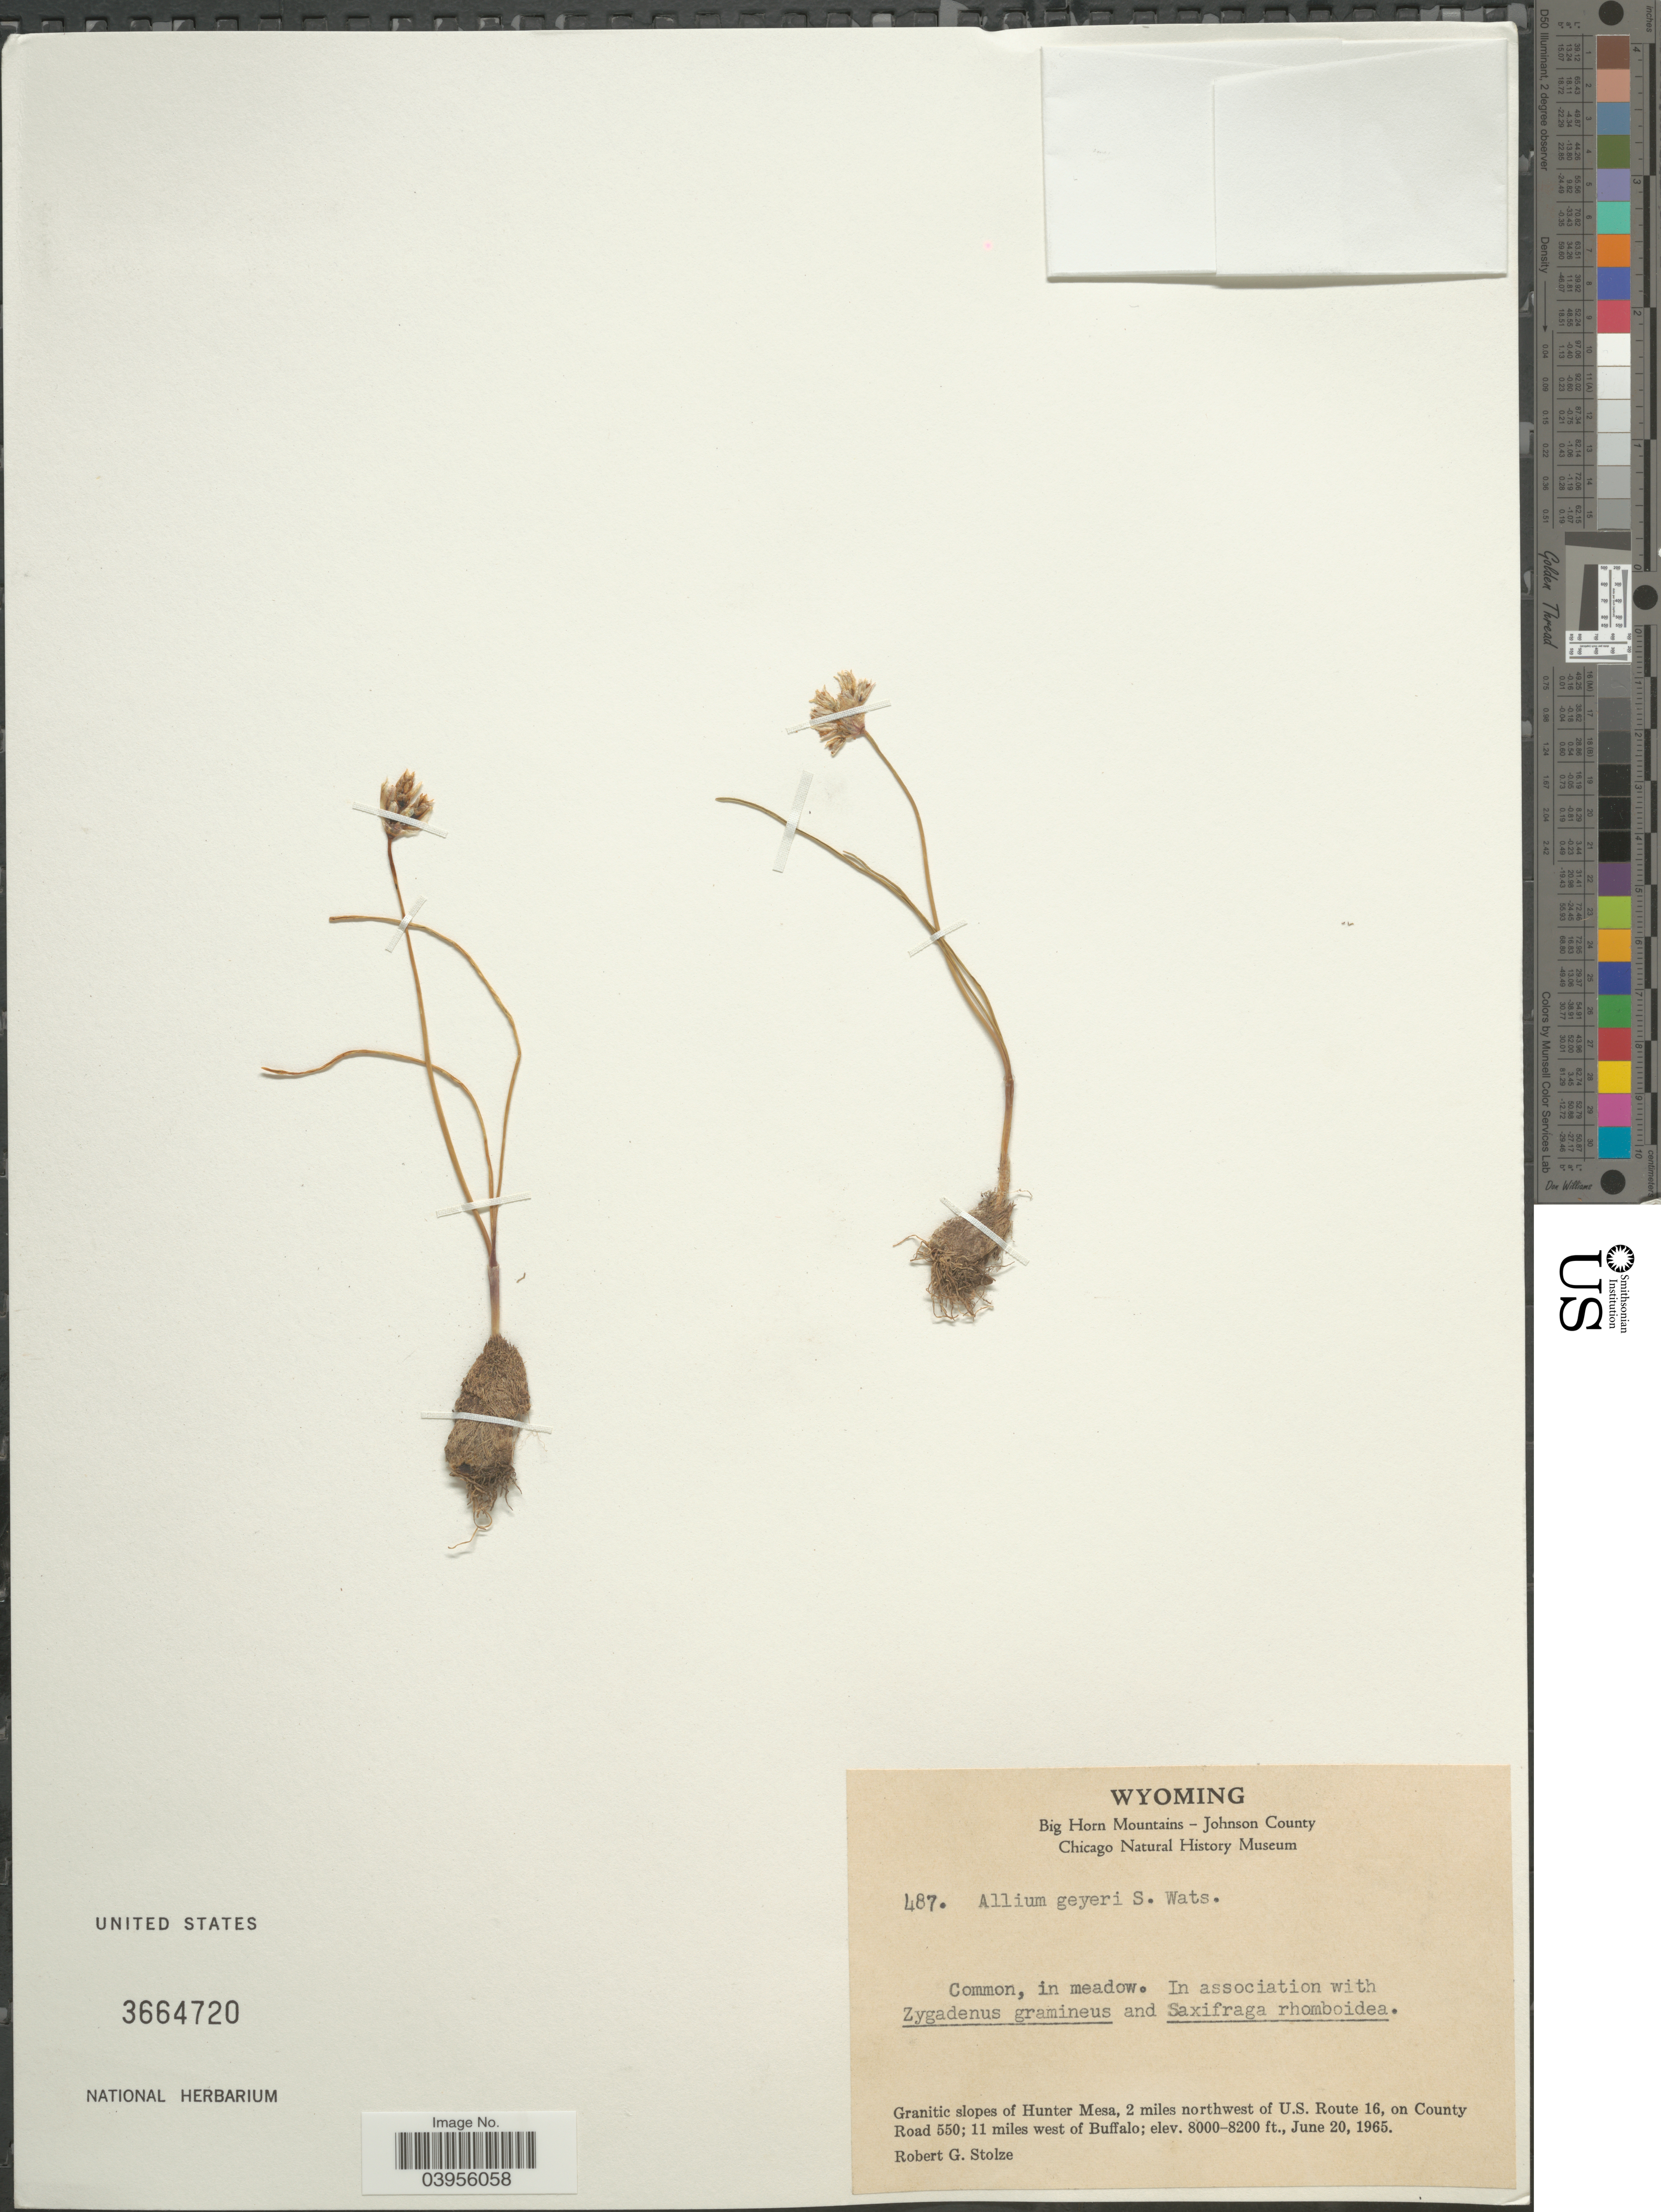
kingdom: Plantae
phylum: Tracheophyta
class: Liliopsida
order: Asparagales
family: Amaryllidaceae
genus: Allium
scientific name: Allium geyeri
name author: S. Watson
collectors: R. G. Stolze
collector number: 487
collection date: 1965-06-20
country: United States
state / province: Wyoming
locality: Big Horn Mountains - Johnson County. Granitic slopes of Hunter Mesa, 2 miles northwest of U.S. Route 16, on County Road 550; 11 miles west of Buffalo.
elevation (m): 2438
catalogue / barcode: US 3664720